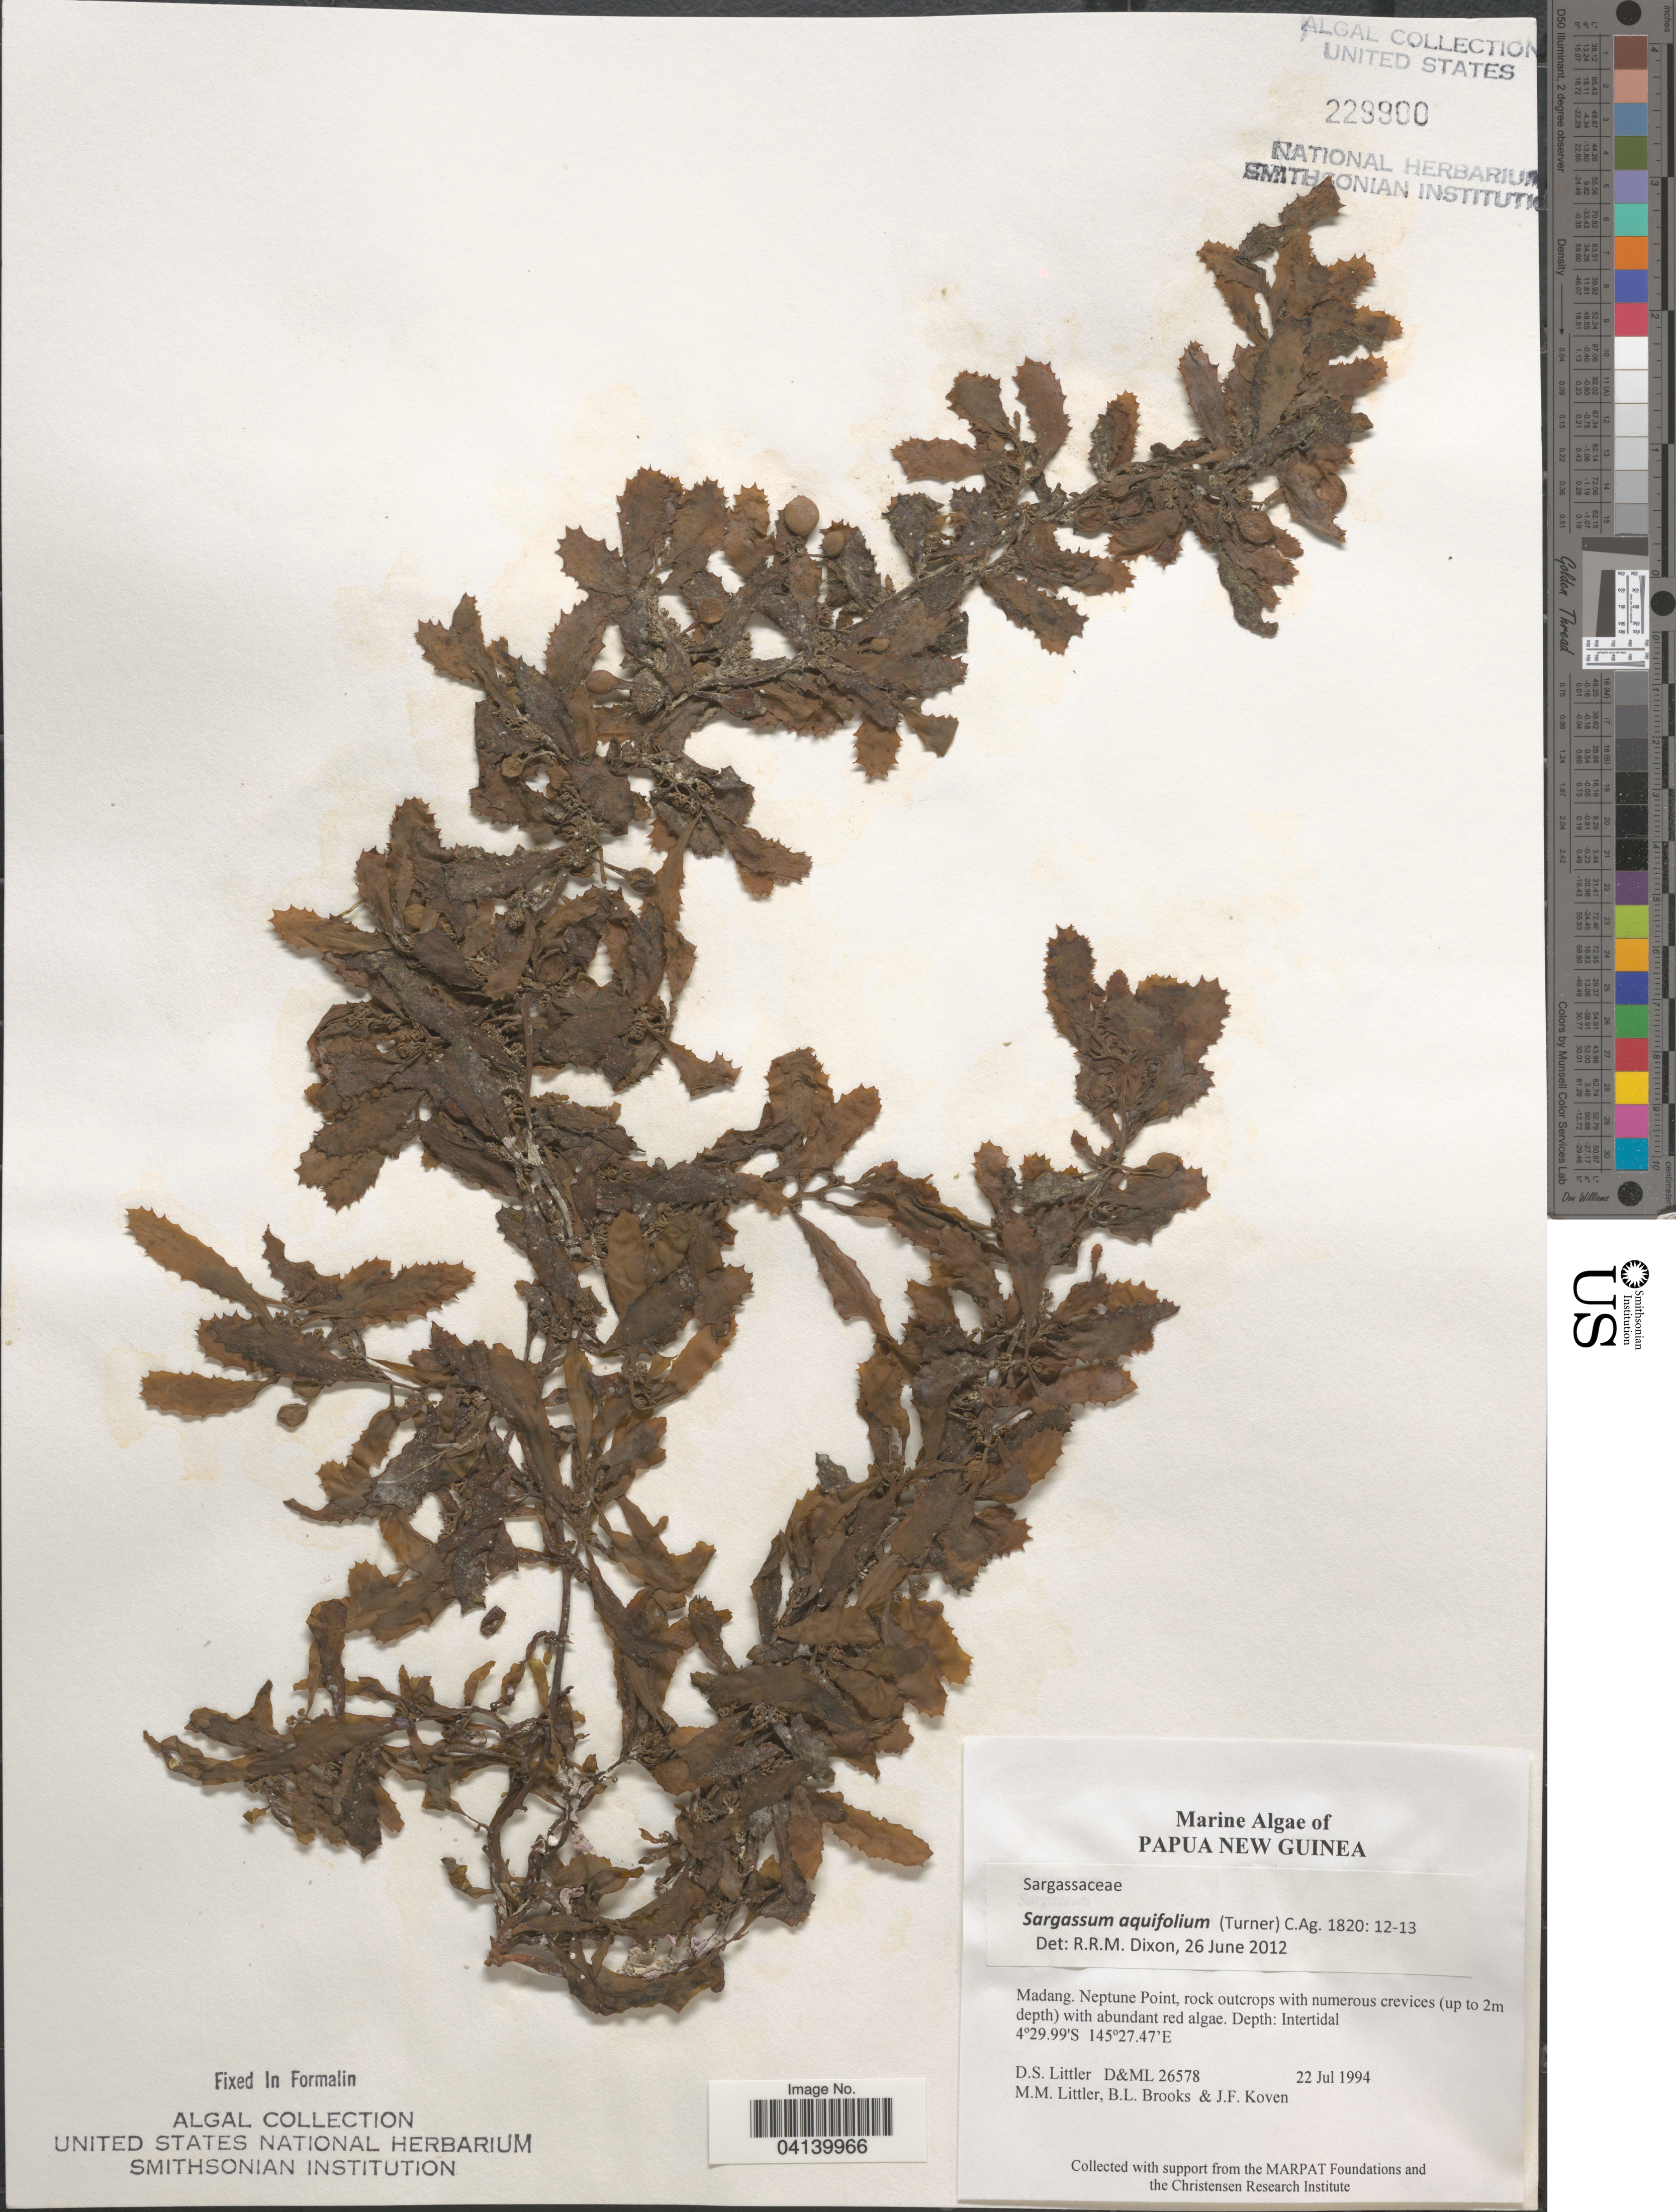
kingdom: Chromista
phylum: Ochrophyta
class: Phaeophyceae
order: Fucales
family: Sargassaceae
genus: Sargassum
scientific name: Sargassum aquifolium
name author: (Turner) C. Agardh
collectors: D. S. Littler, B. Brooks & J. Koven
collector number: D&ML26578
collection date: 1994-07-22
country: Papua New Guinea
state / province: Madang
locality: Neptune Point.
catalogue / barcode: US 229900